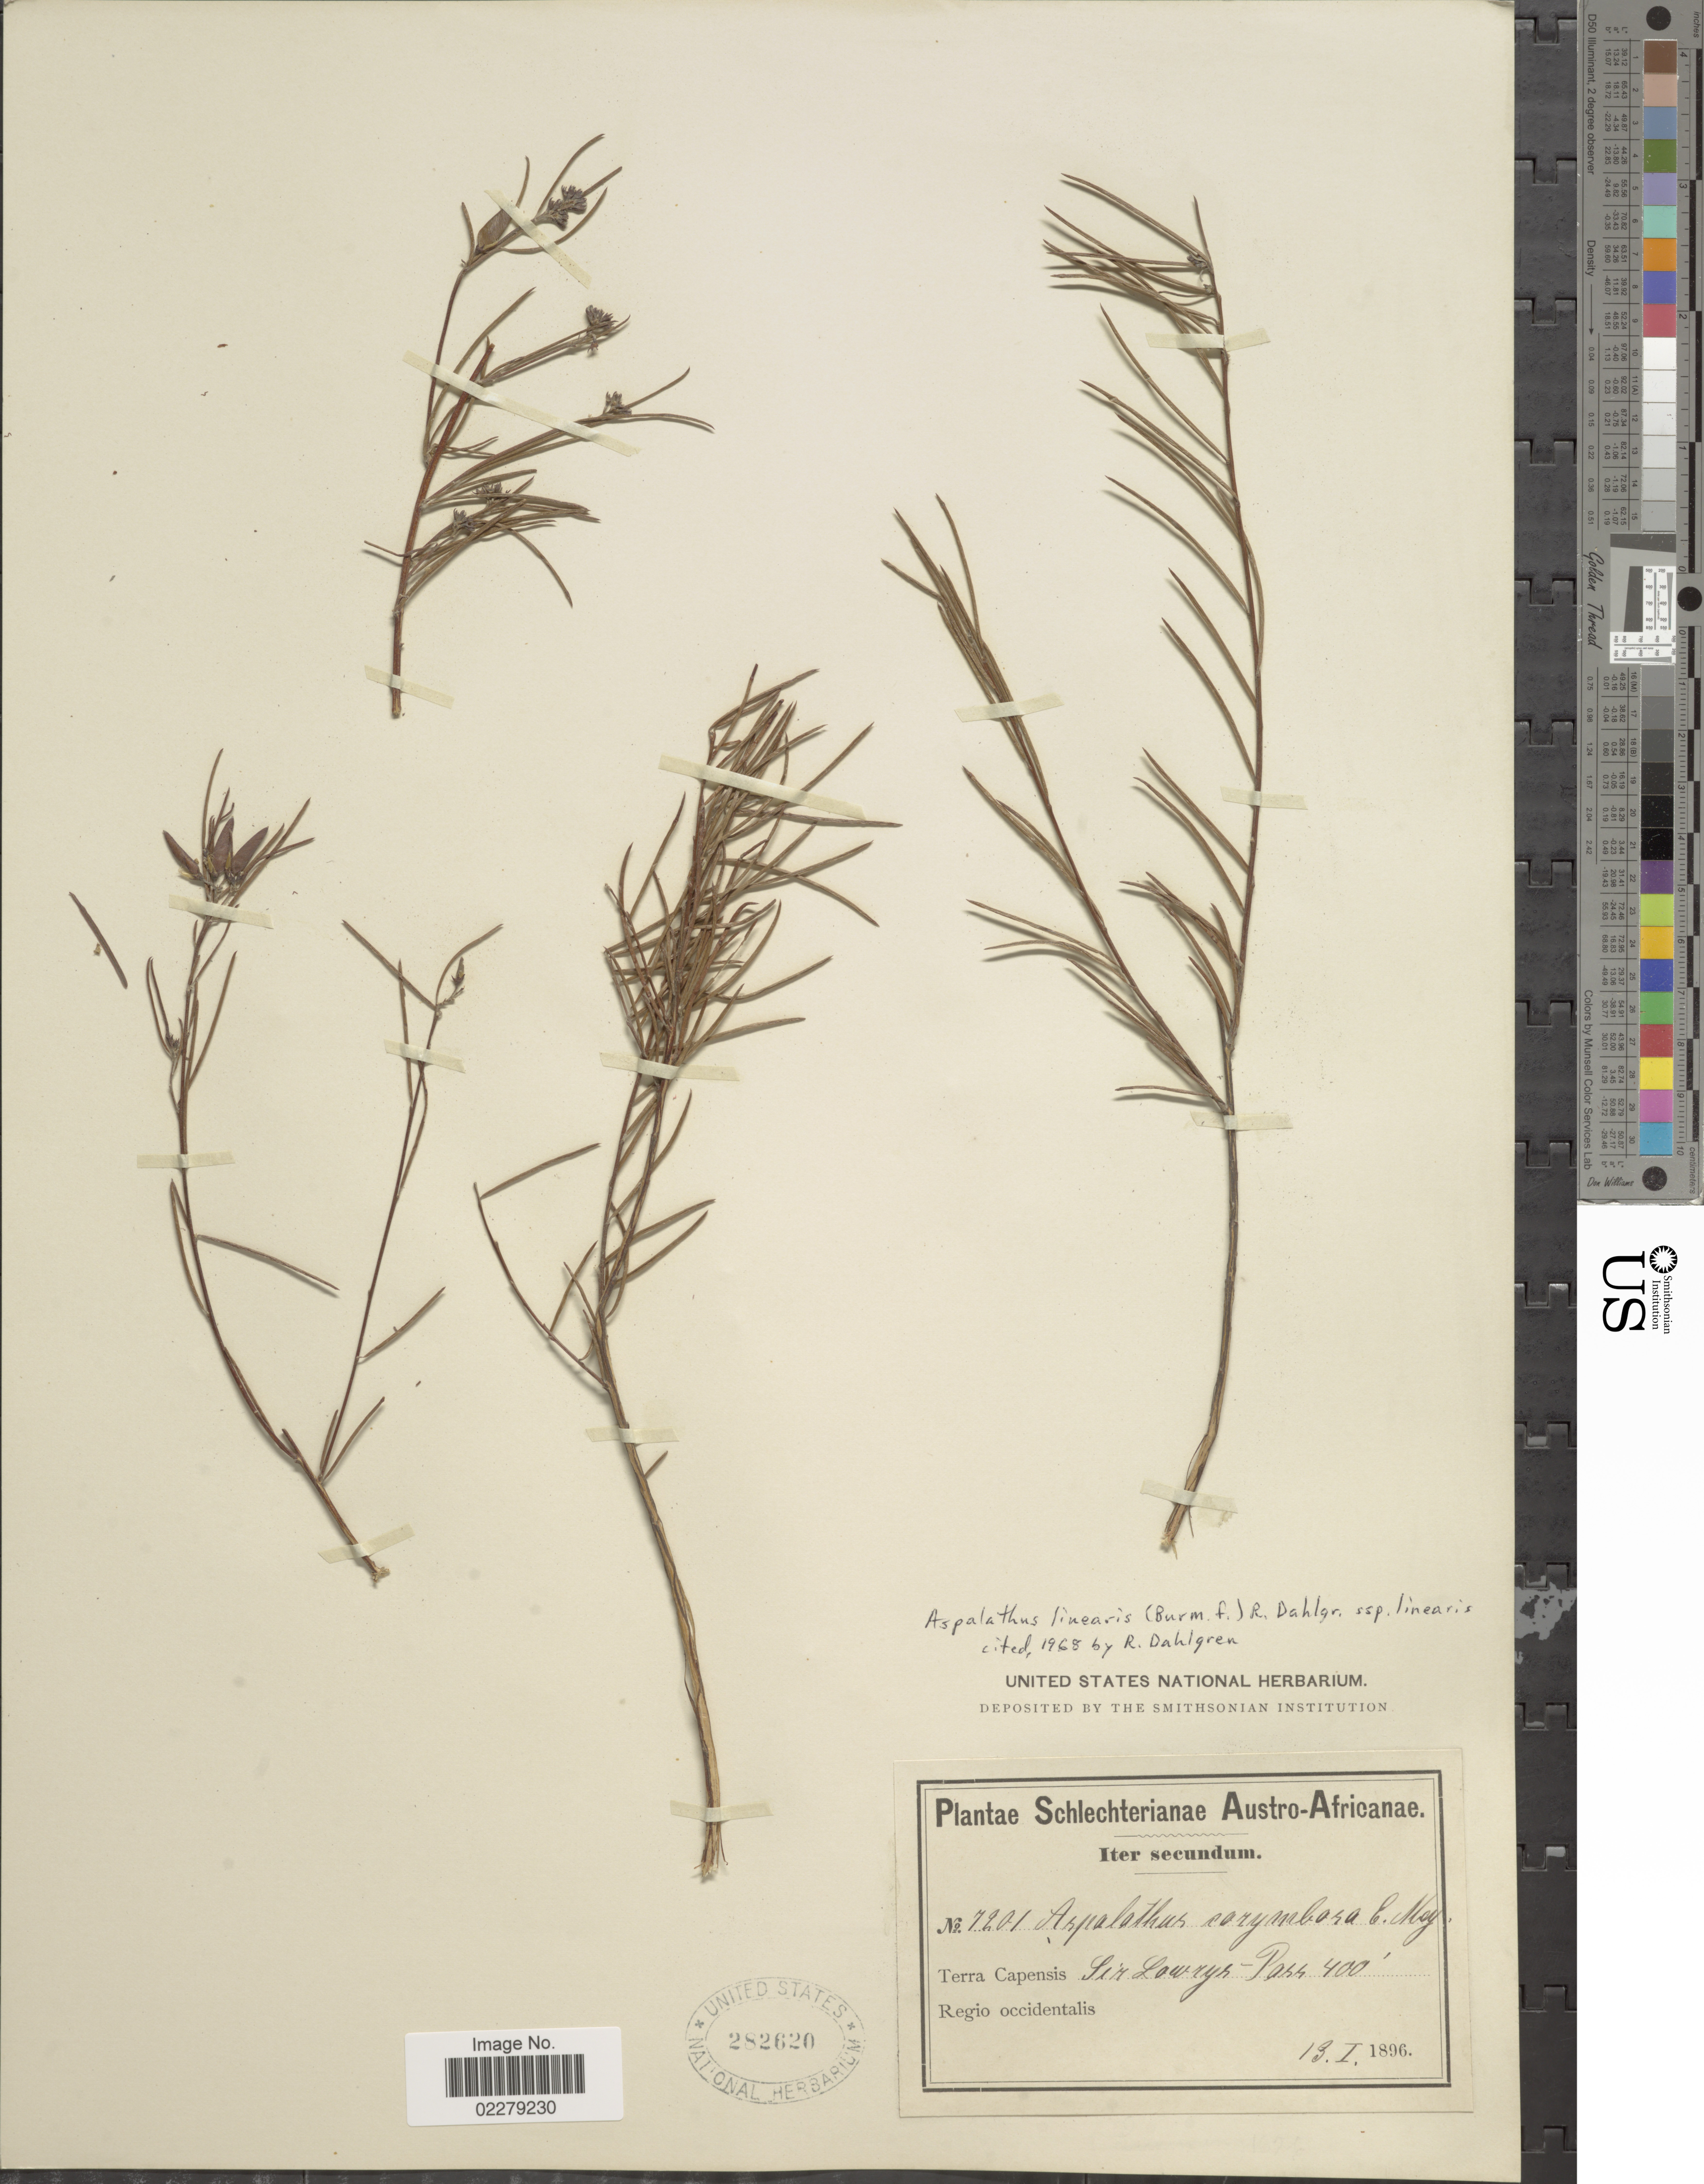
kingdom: Plantae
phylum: Tracheophyta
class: Magnoliopsida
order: Fabales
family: Fabaceae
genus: Aspalathus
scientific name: Aspalathus linearis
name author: (Burm. f.) R. Dahlgren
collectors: Schlechter, --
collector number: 7201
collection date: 1896-01-13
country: South Africa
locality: Austro- Africanae. Terra Capensis, Sir Lowrys- Pass. Regio occidentalis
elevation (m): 122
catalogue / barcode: US 282620